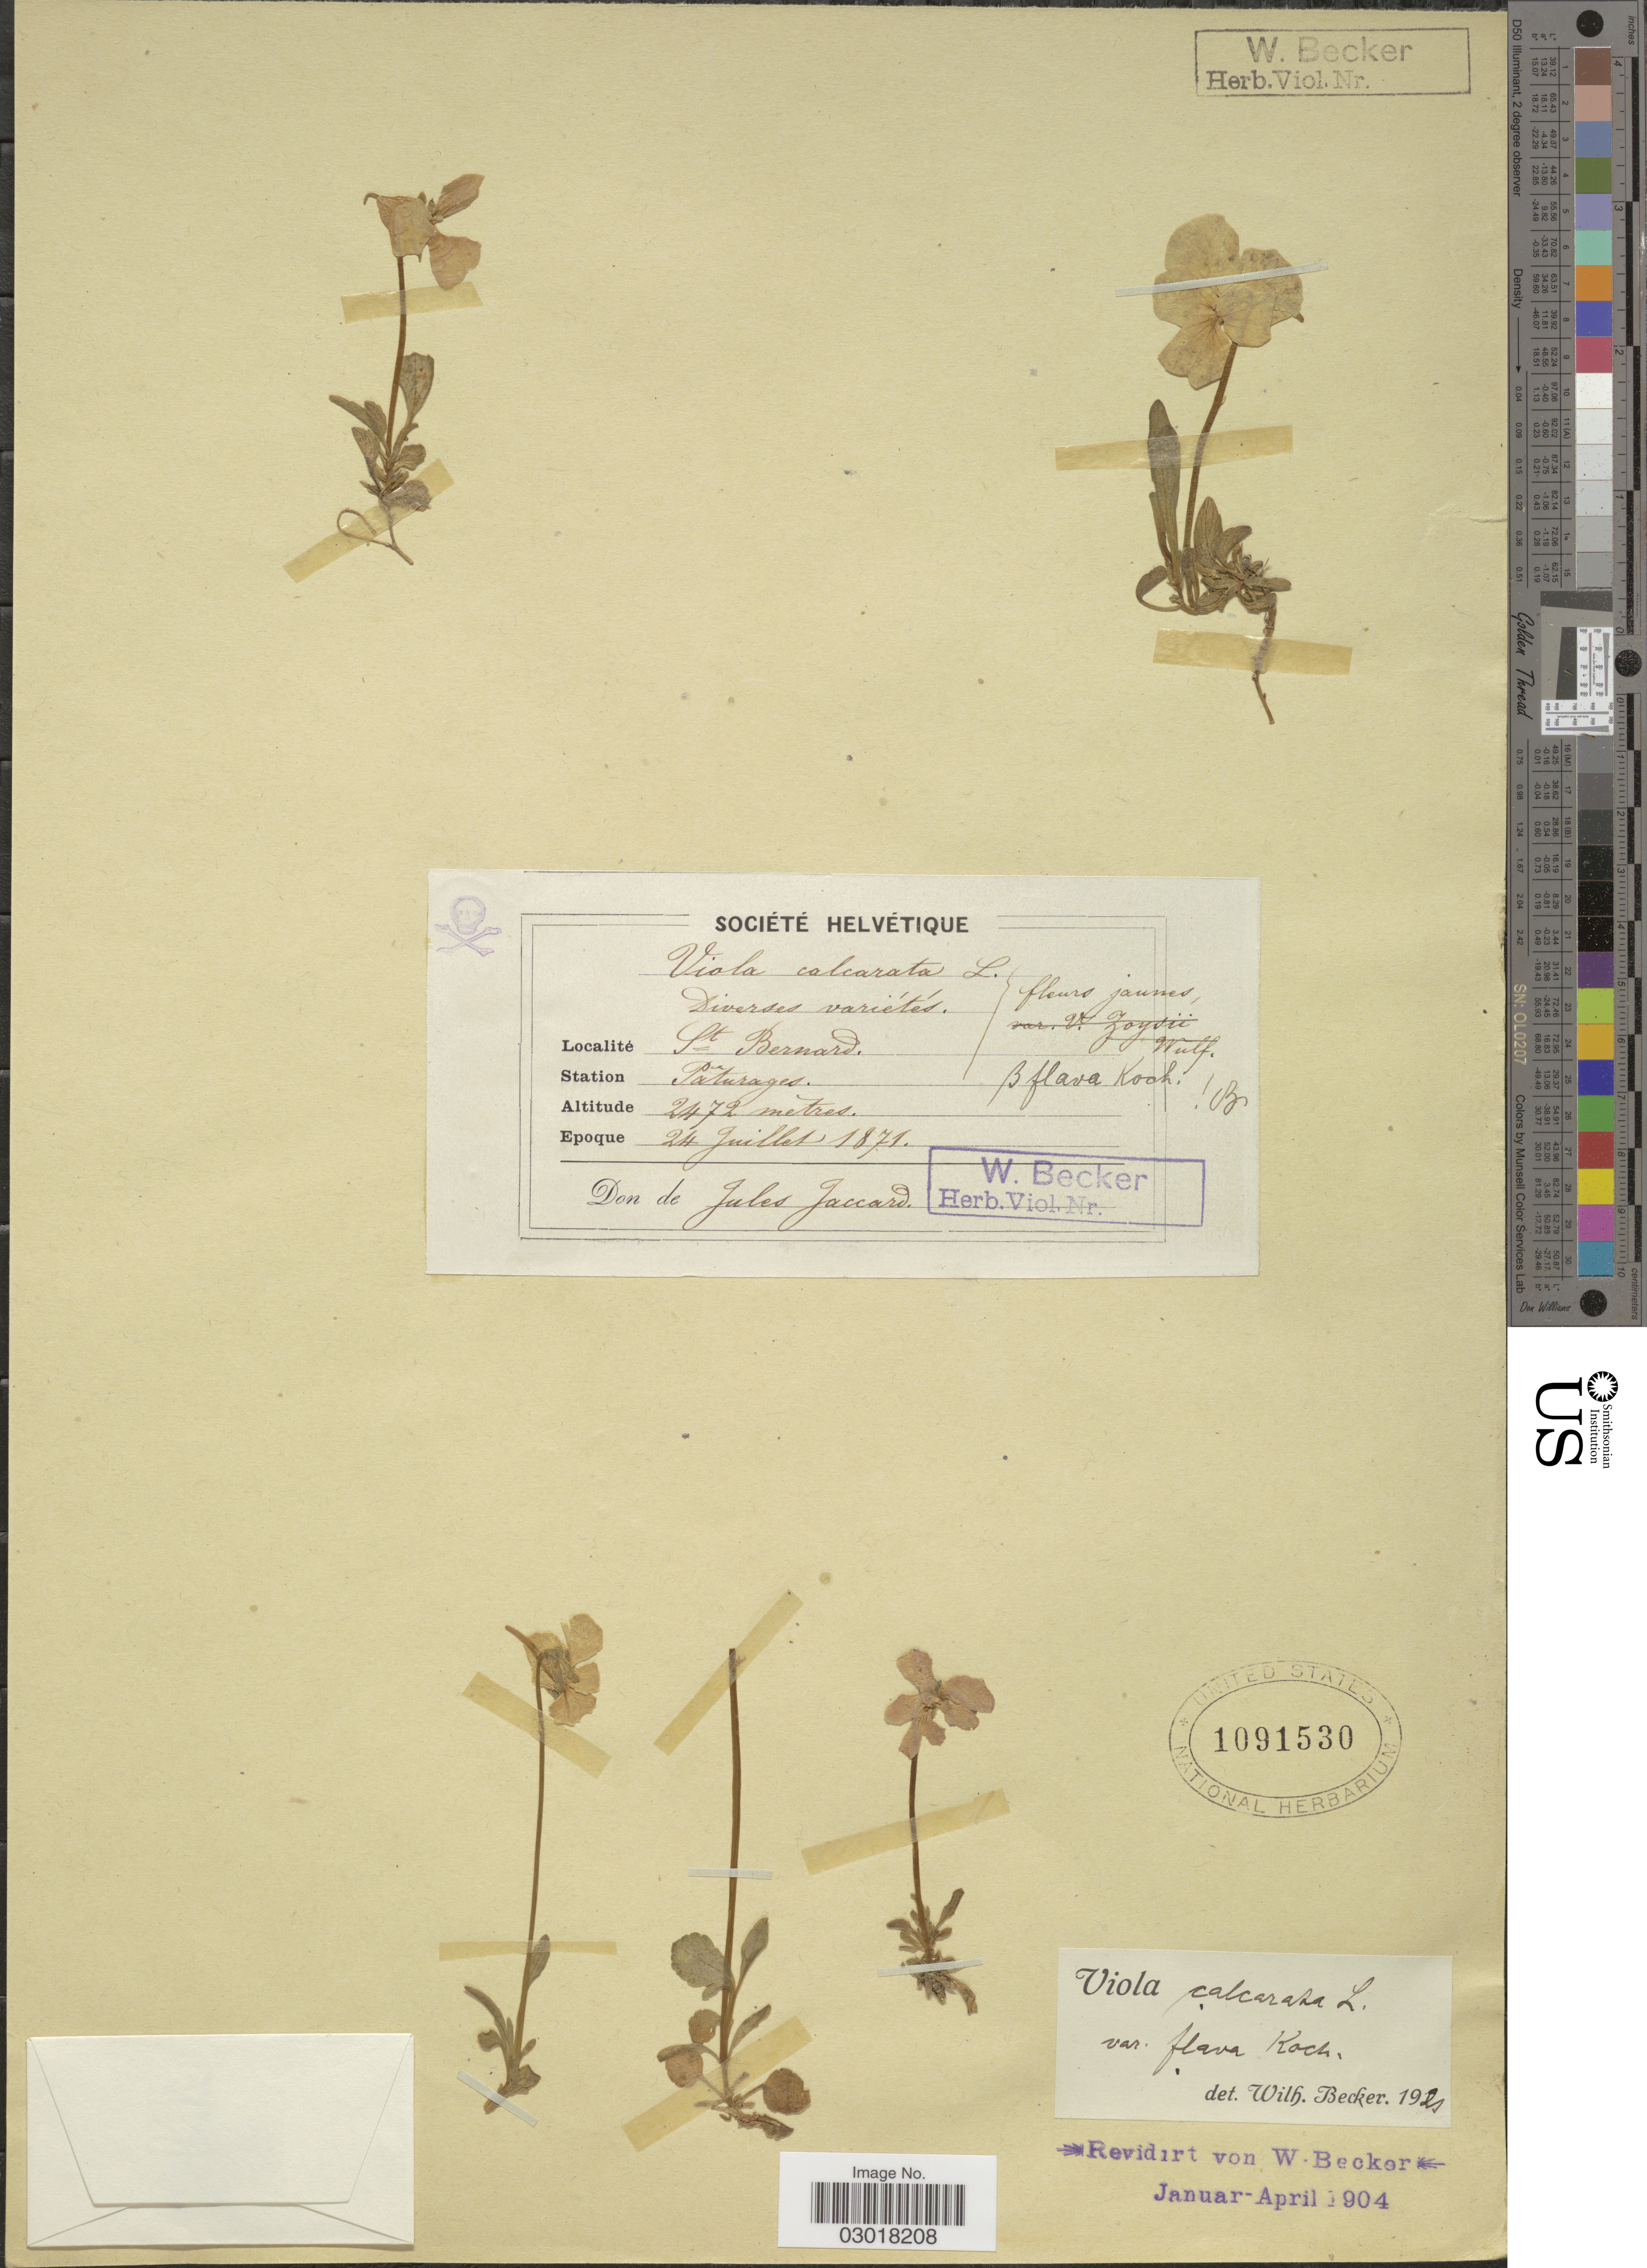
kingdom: Plantae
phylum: Tracheophyta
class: Magnoliopsida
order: Malpighiales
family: Violaceae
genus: Viola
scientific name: Viola calcarata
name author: L.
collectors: W. Becker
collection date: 1871-07-24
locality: St. Bernard. Station Pâturages.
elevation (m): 2472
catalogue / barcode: US 1091530